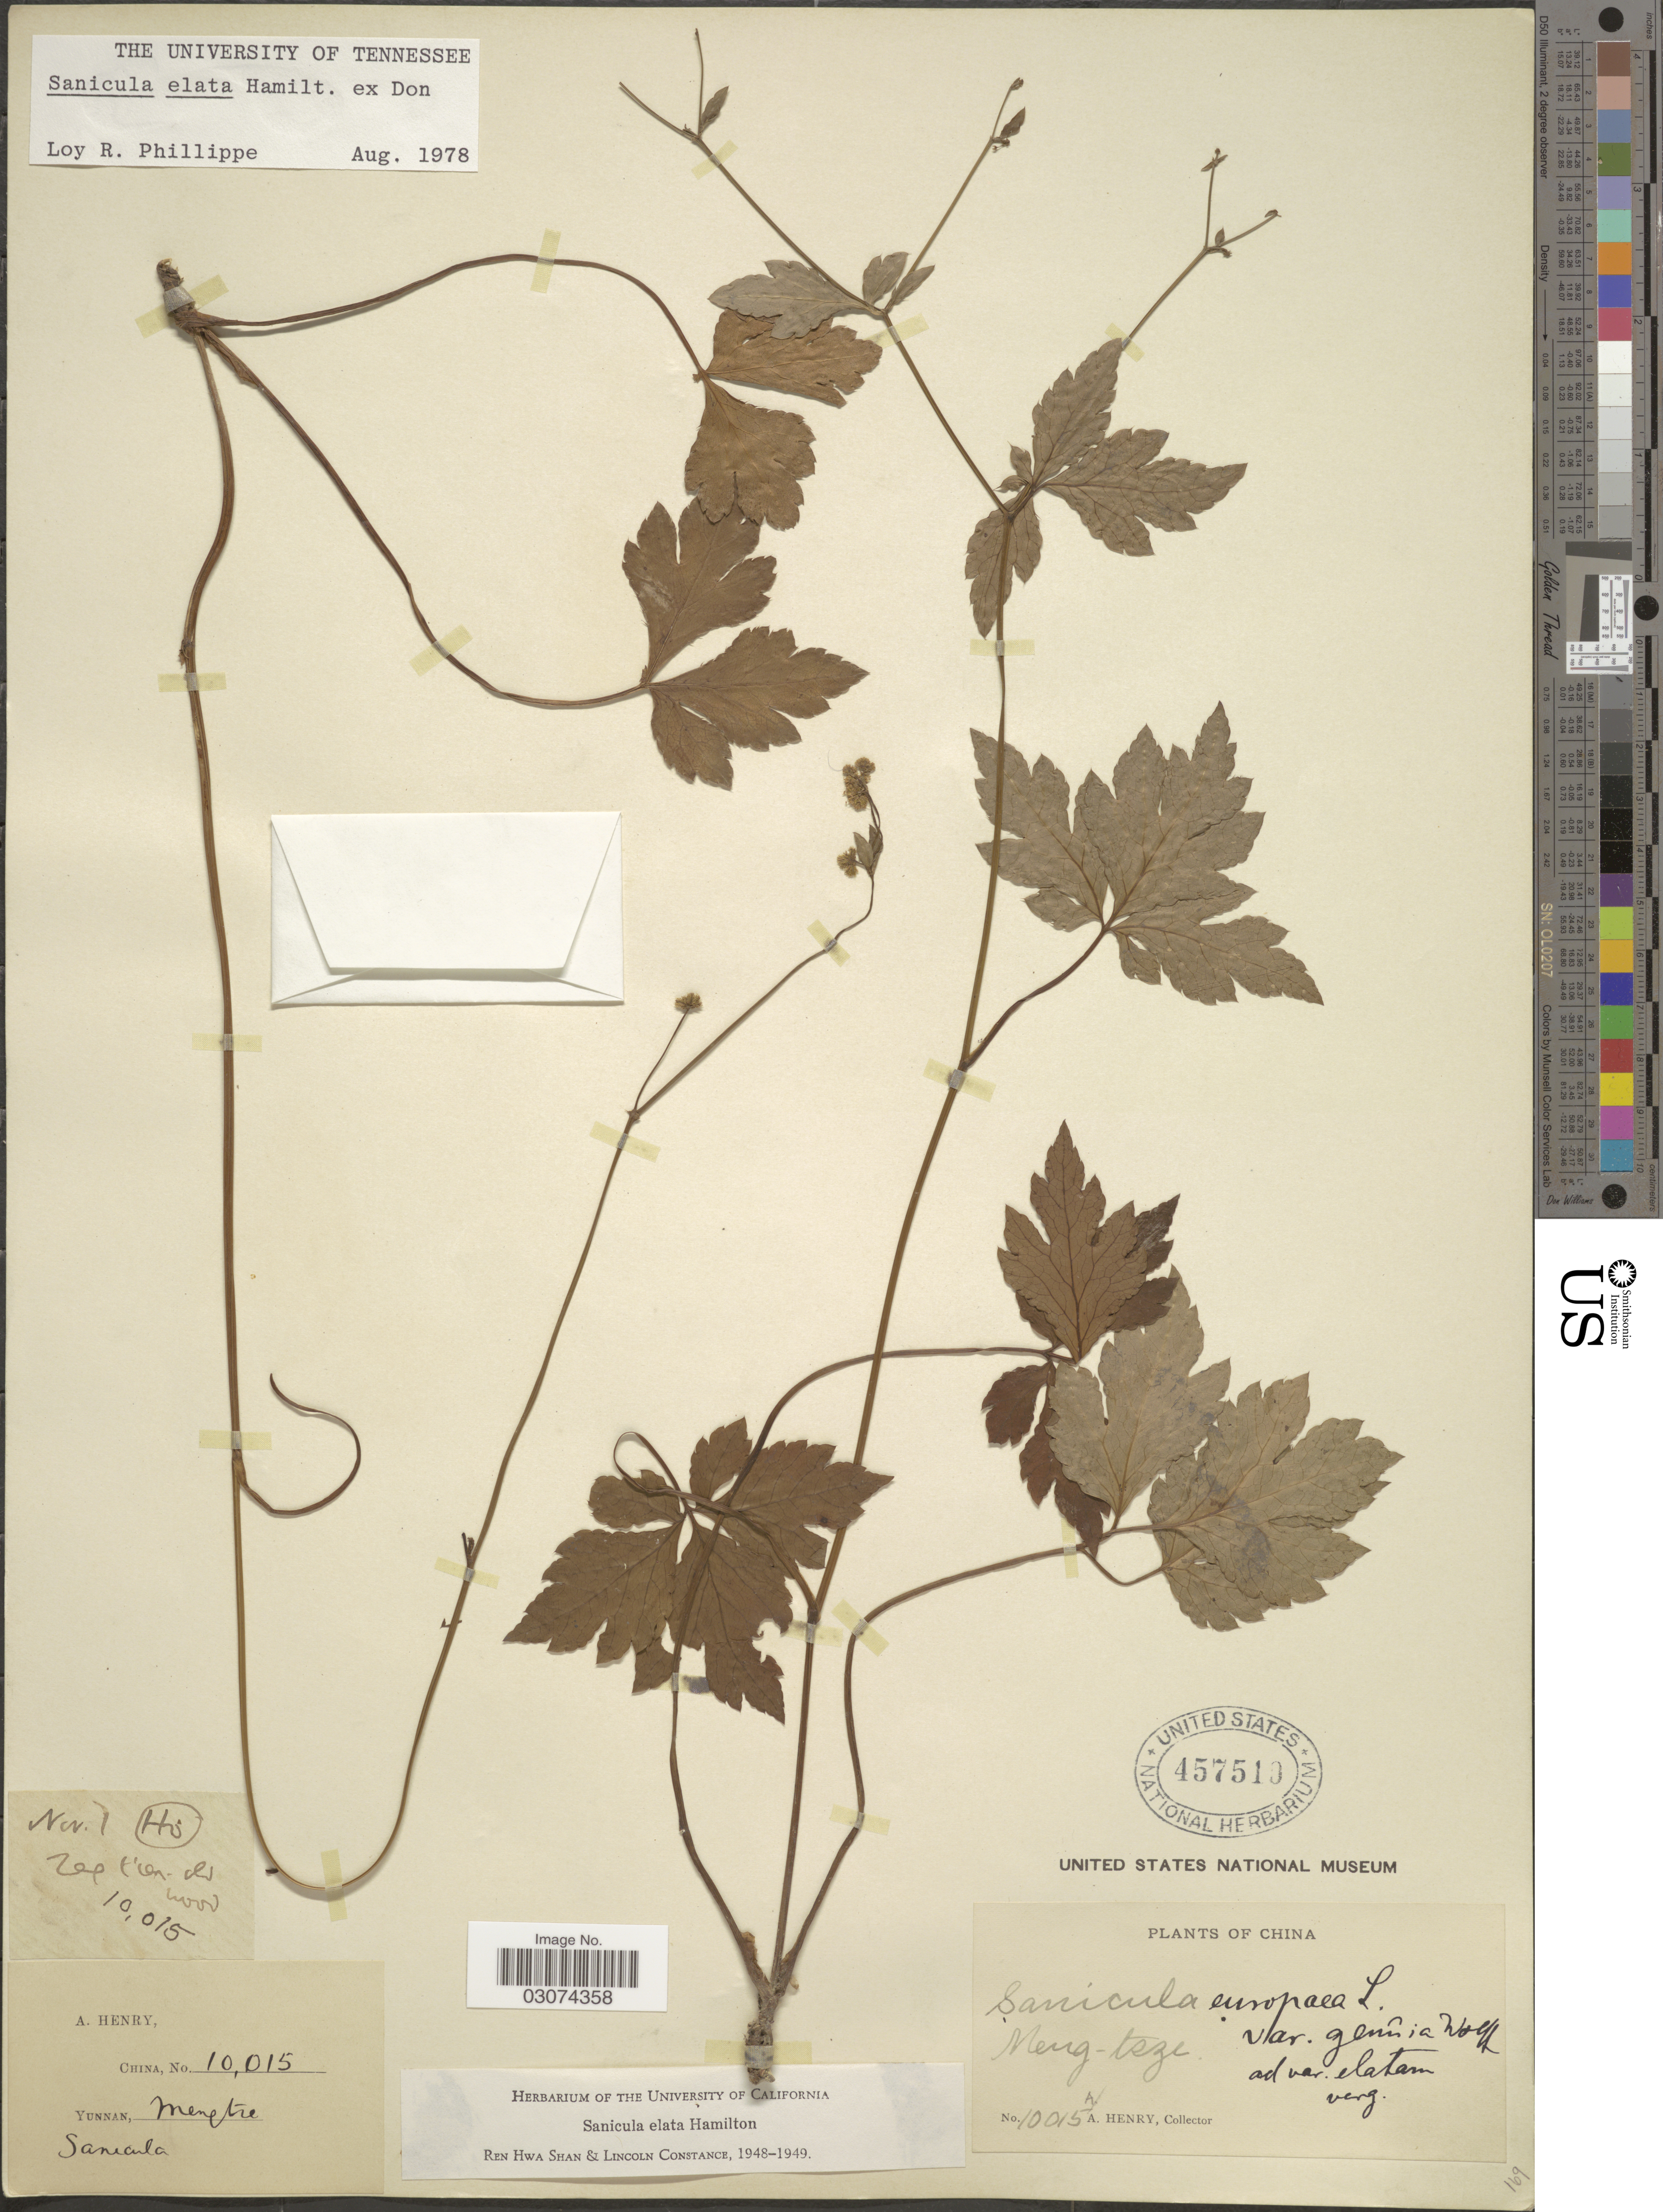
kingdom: Plantae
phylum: Tracheophyta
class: Magnoliopsida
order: Apiales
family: Apiaceae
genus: Sanicula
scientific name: Sanicula elata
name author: Buch.-Ham. ex D. Don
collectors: A. Henry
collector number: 10015/ 10015 A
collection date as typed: Transcribed d/m/y: /11/1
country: China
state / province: Yunnan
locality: Meng-tsze.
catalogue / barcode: US 457510